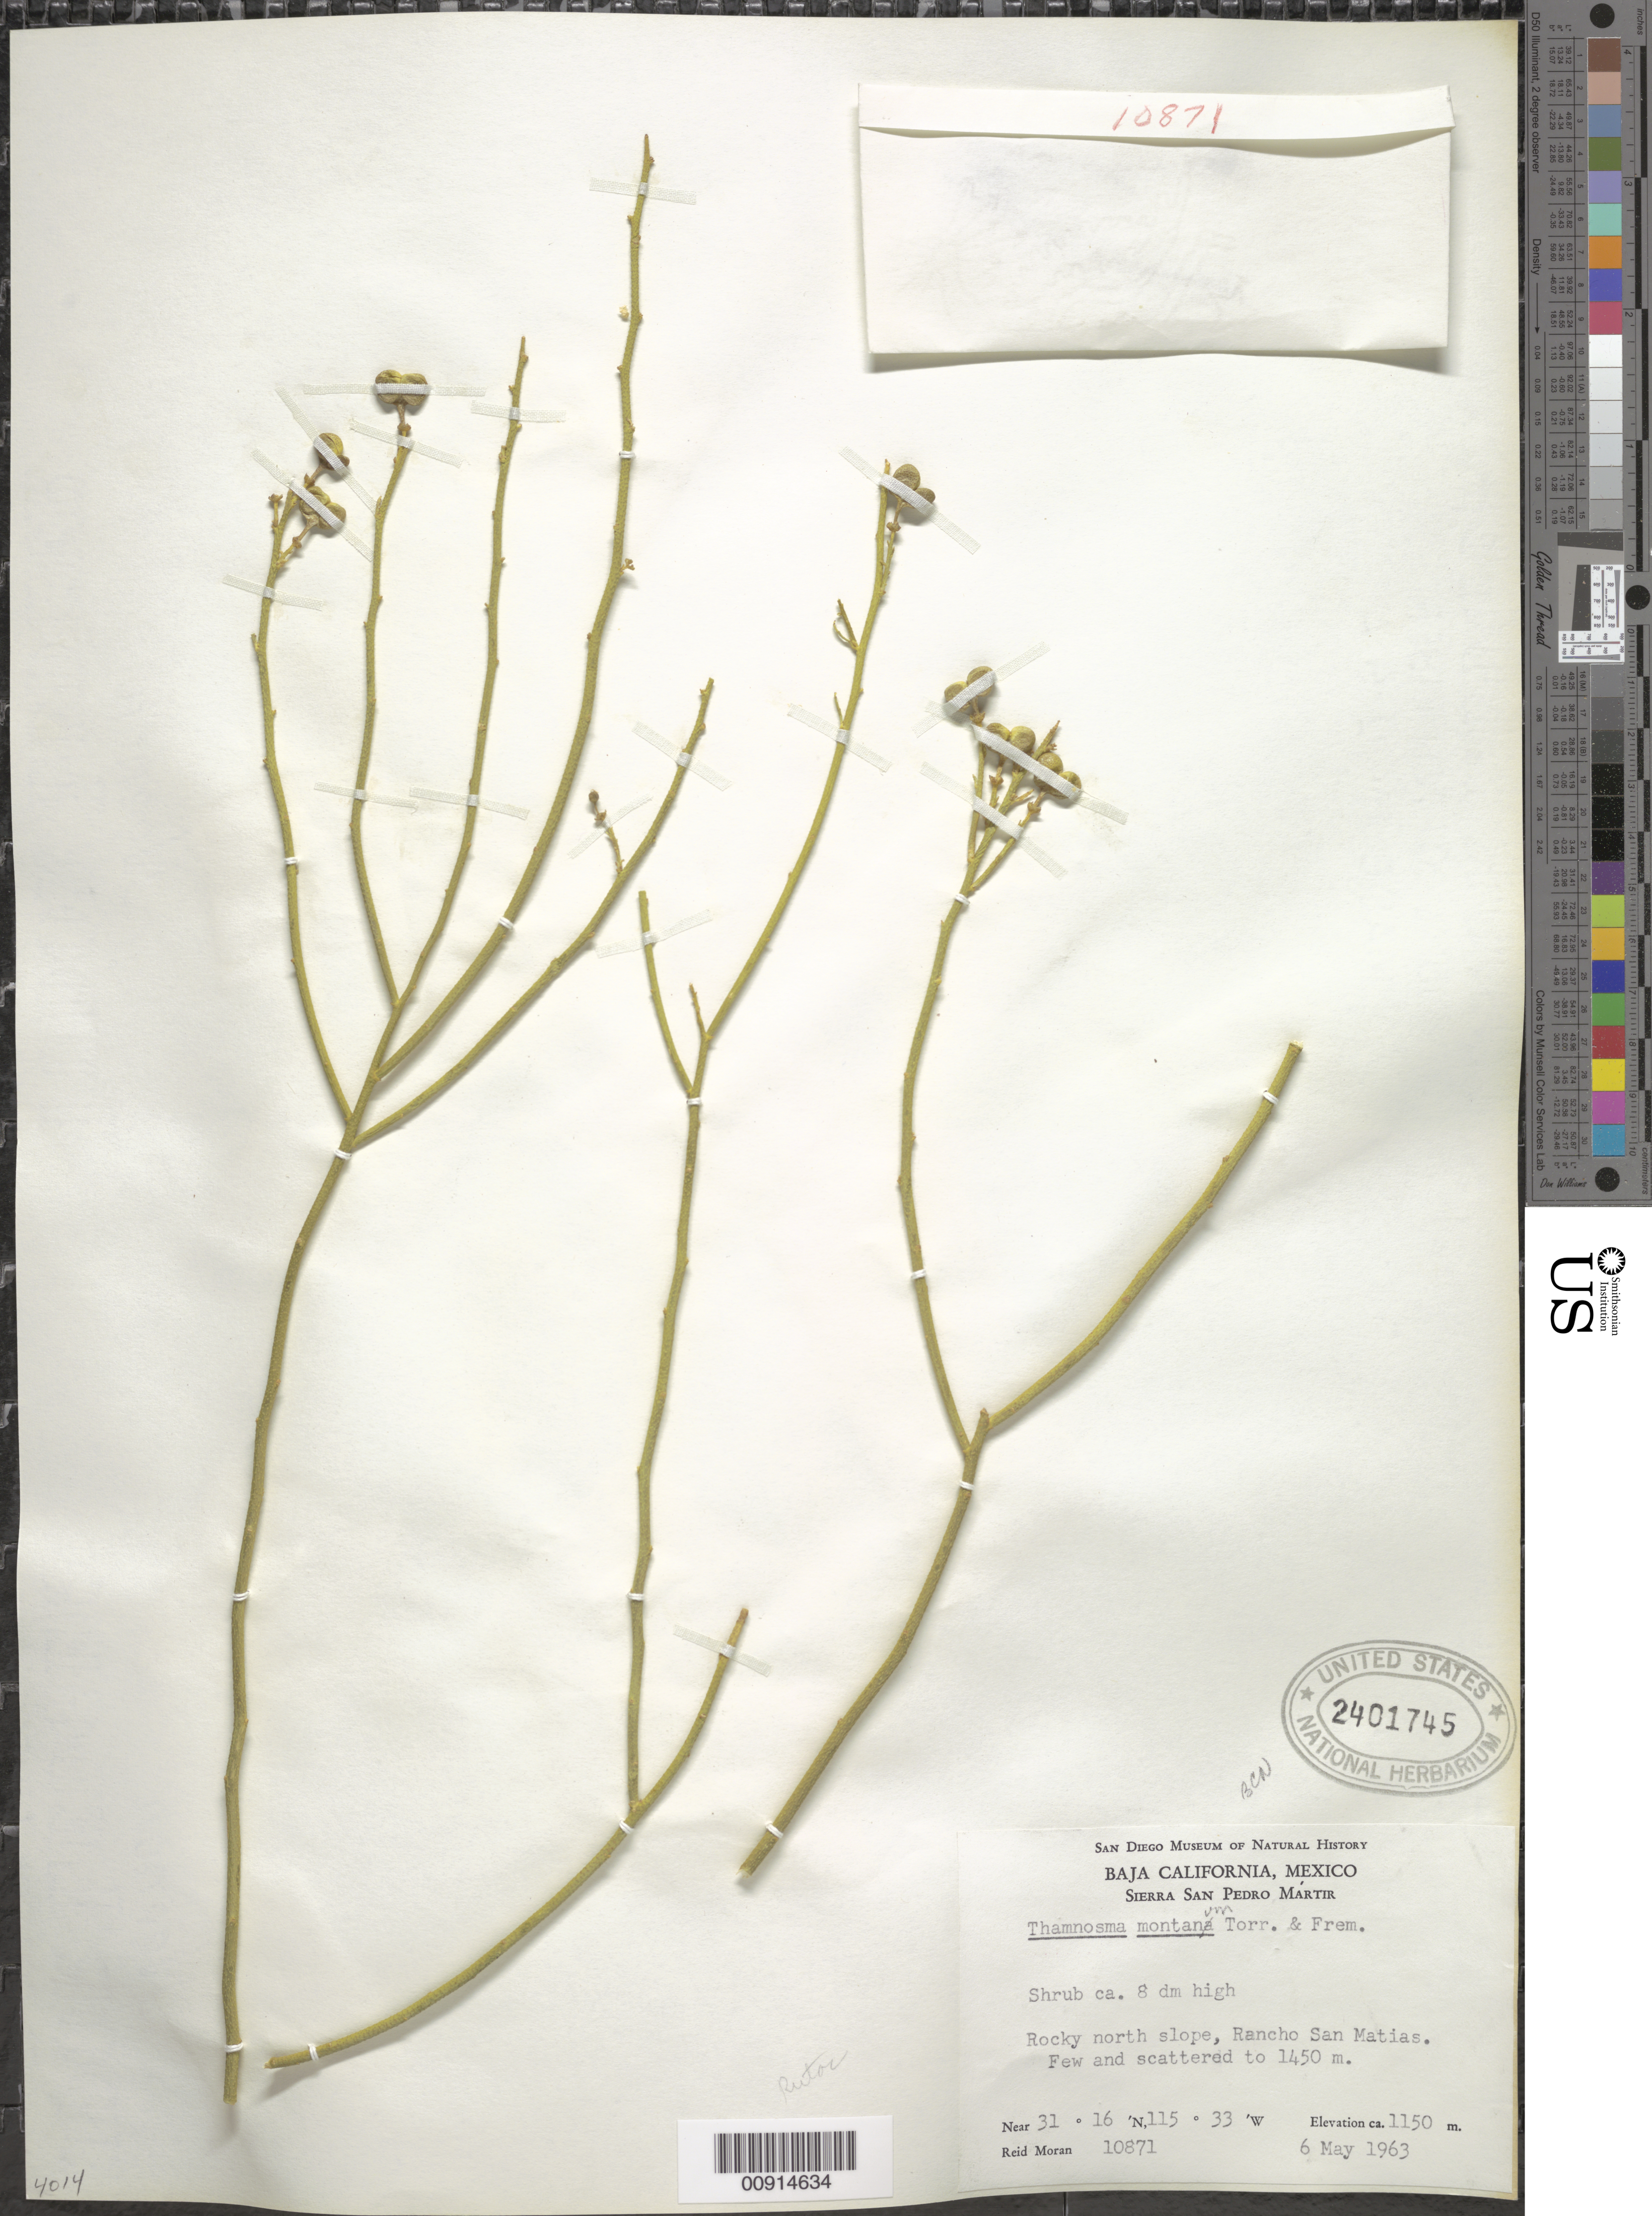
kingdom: Plantae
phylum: Tracheophyta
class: Magnoliopsida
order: Sapindales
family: Rutaceae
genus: Thamnosma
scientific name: Thamnosma montana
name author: Torr. & Frém.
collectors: R. V. Moran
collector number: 10871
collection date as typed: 06 May 1963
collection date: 1963-05-06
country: Mexico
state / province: Baja California Norte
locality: Rancho San Matias.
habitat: Rocky north slope.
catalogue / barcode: US 2401745